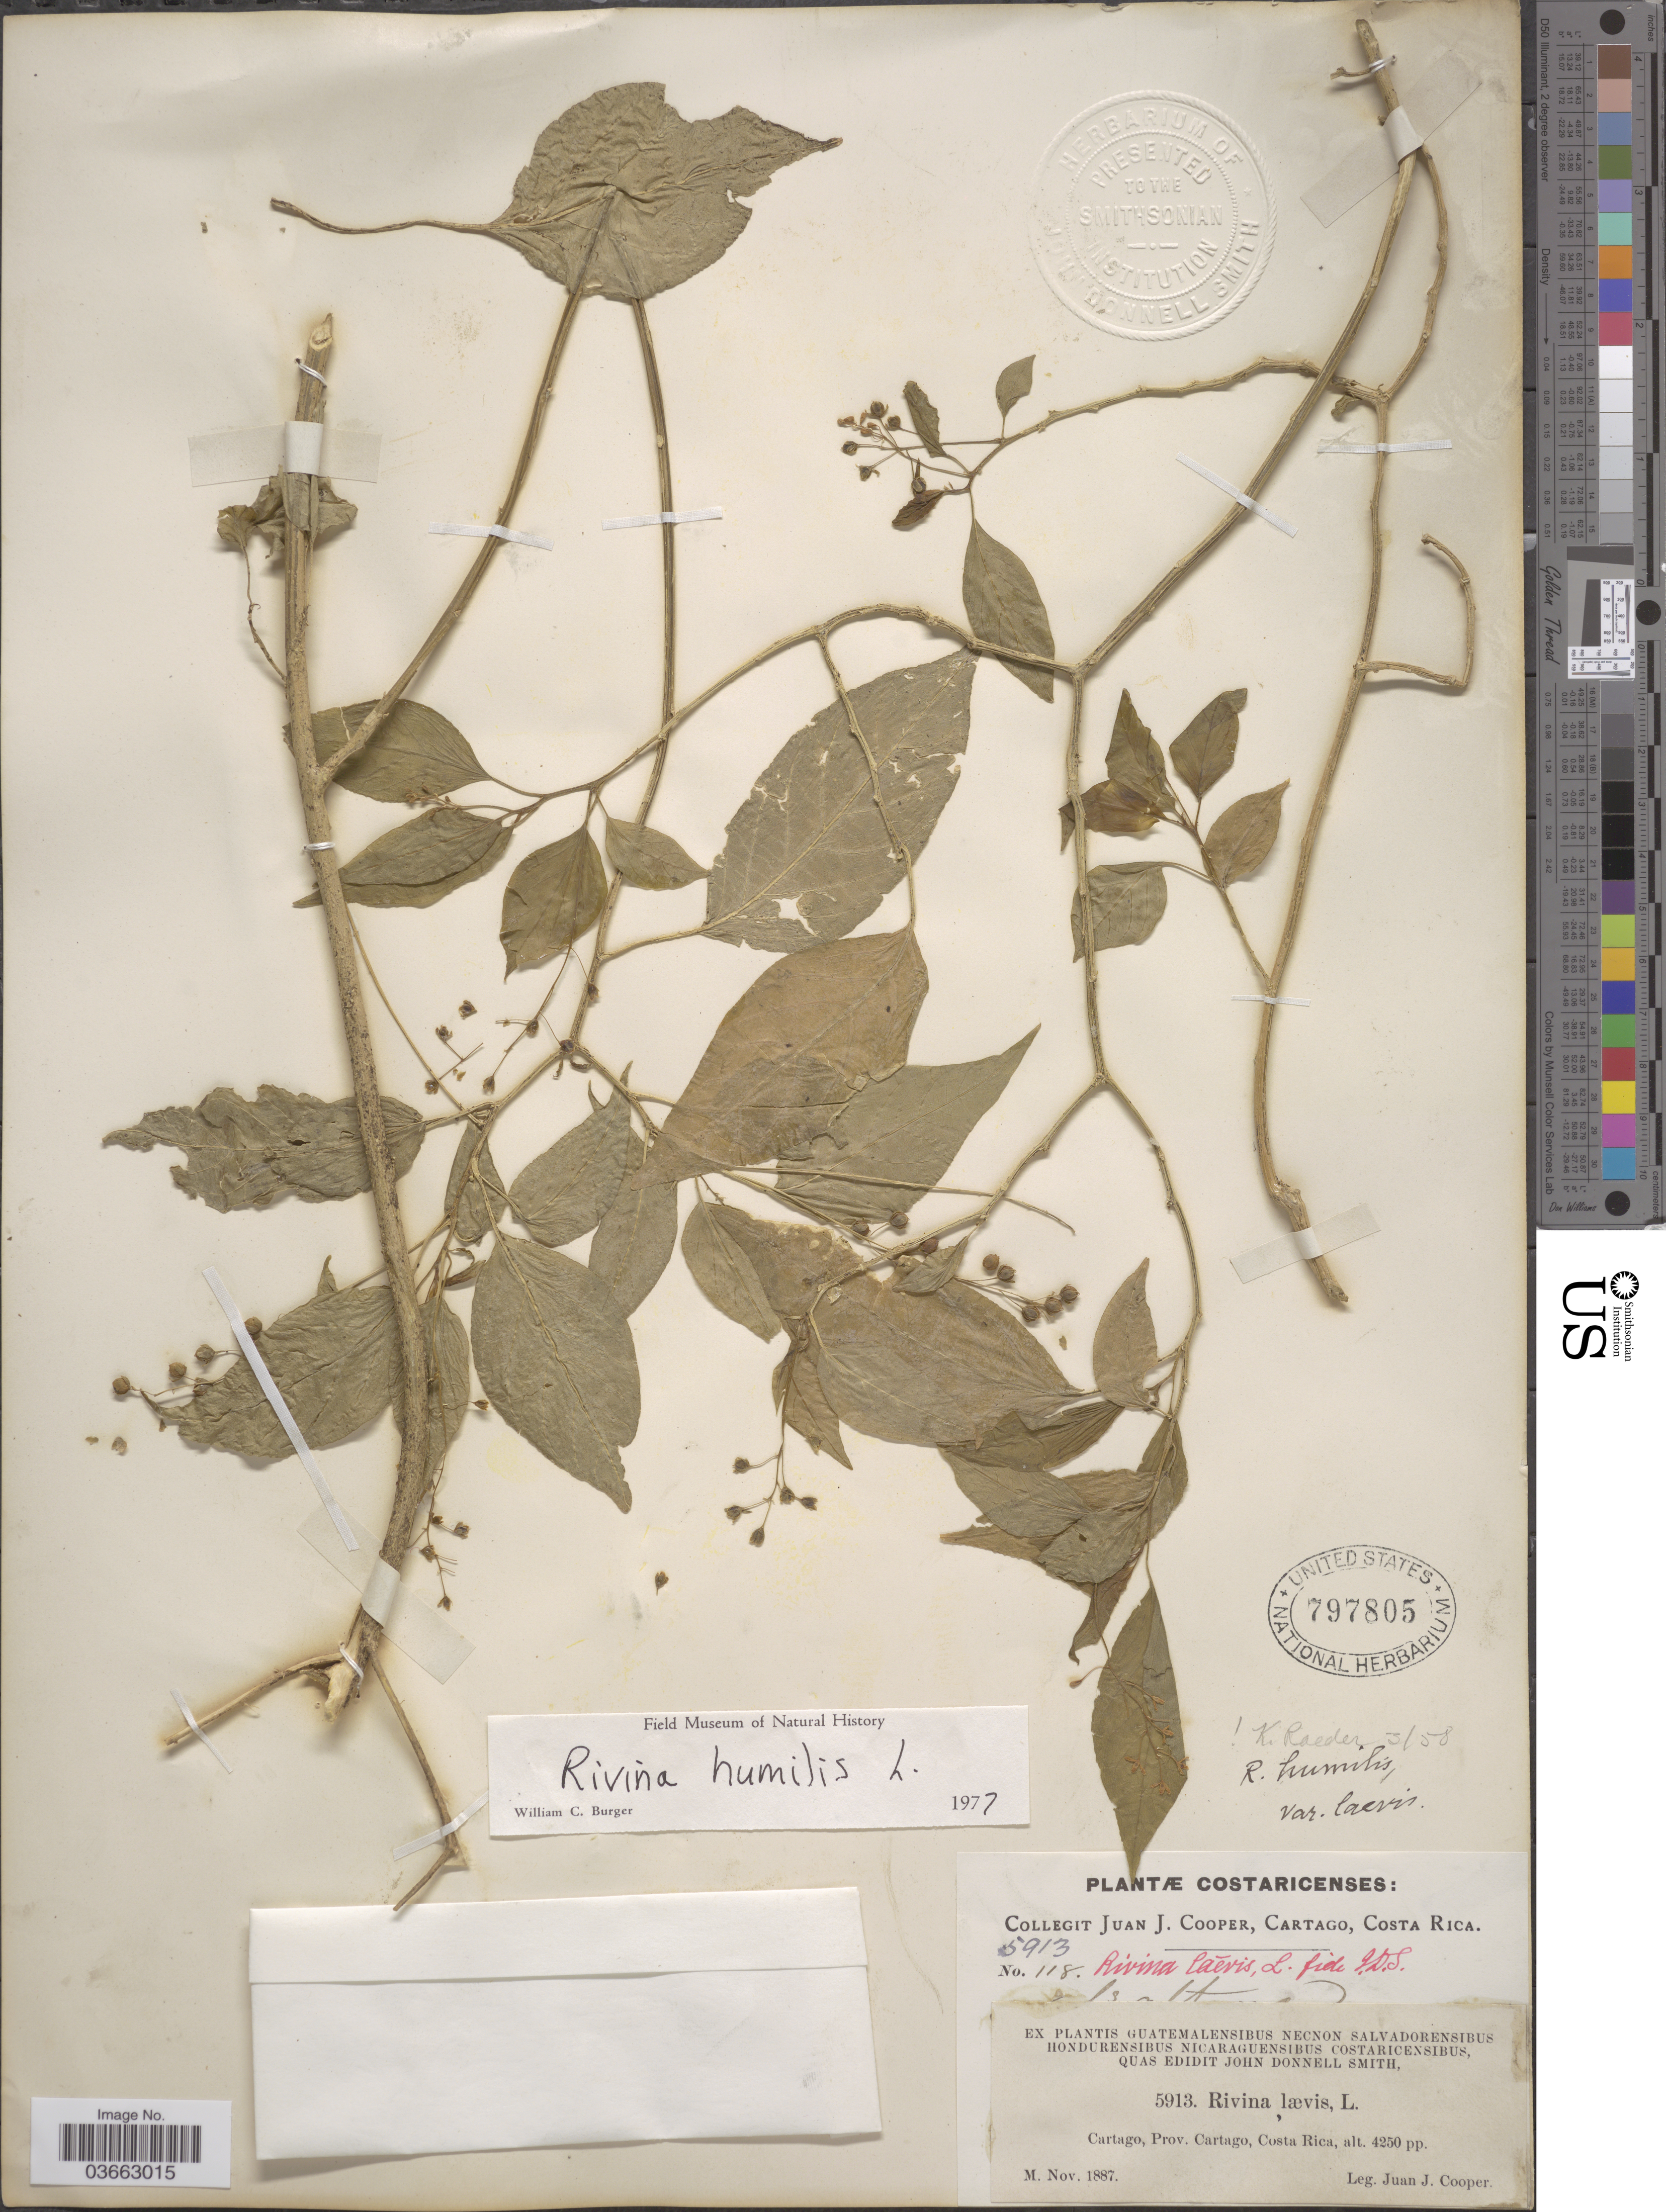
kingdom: Plantae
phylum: Tracheophyta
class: Magnoliopsida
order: Caryophyllales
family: Phytolaccaceae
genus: Rivina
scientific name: Rivina humilis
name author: L.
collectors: J. J. Cooper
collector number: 5913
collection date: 1887-11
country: Costa Rica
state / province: Cartago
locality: Prov. Cartago.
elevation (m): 1295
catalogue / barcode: US 797805